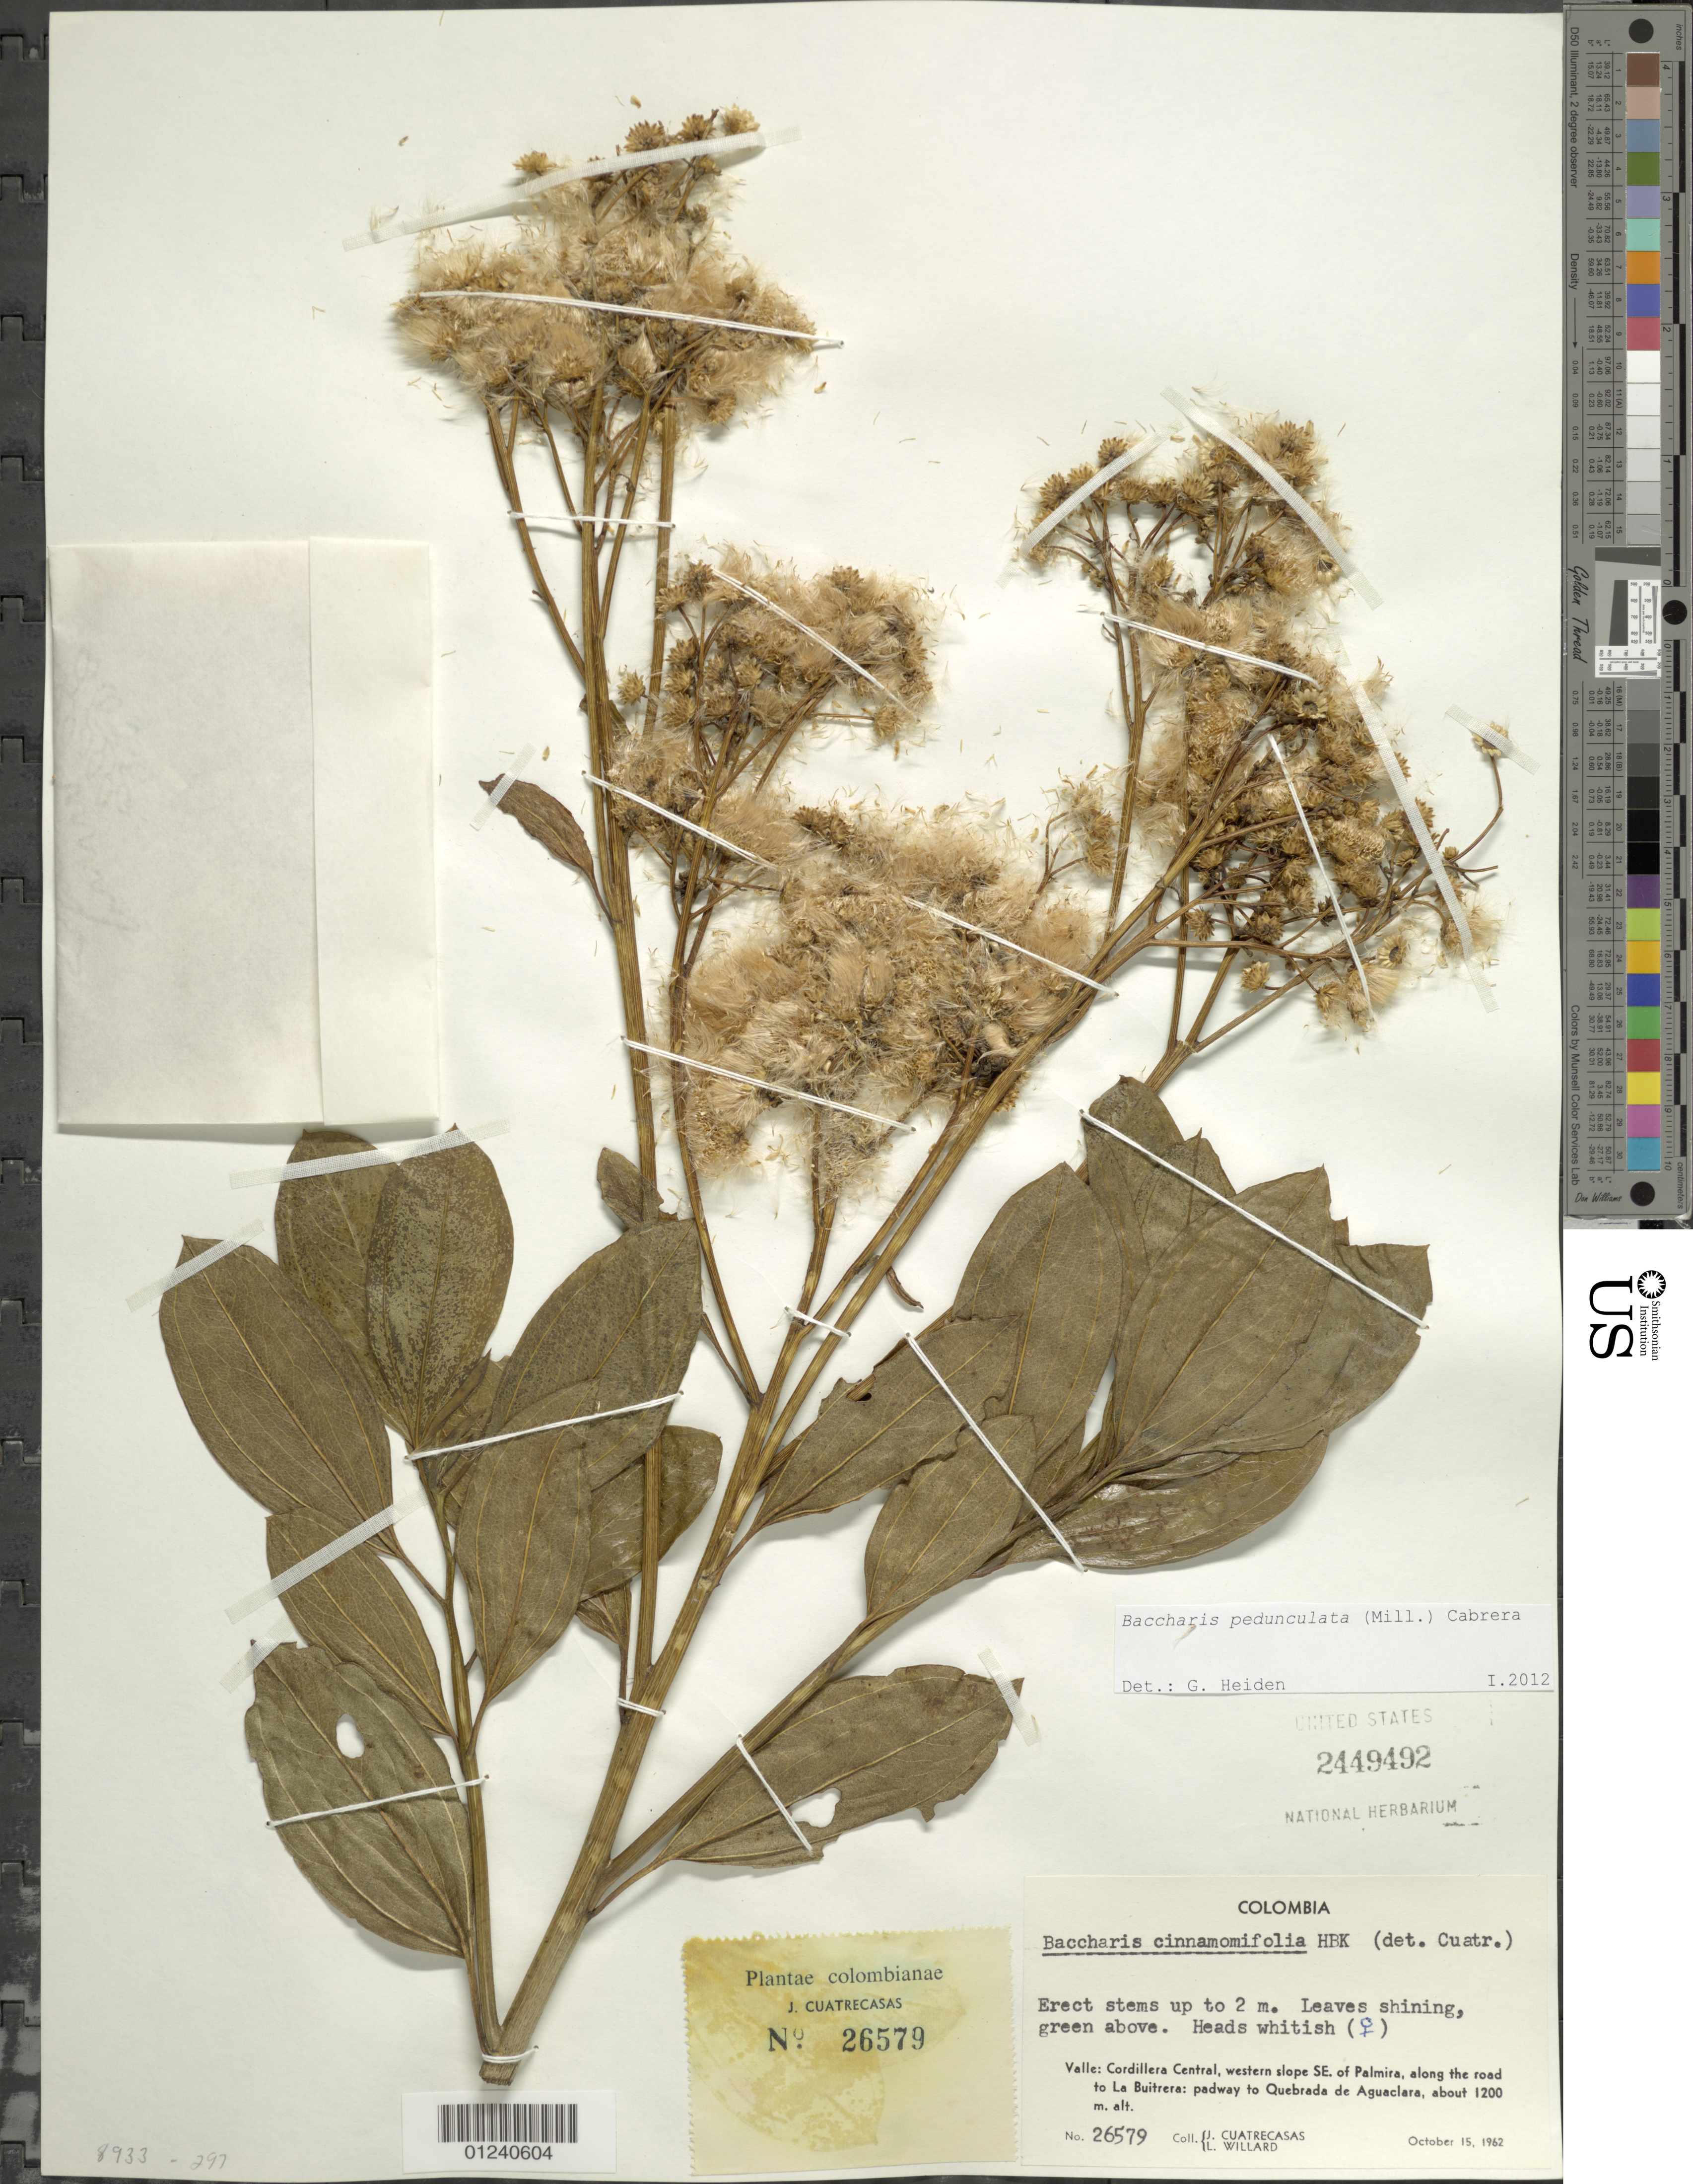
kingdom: Plantae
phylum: Tracheophyta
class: Magnoliopsida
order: Asterales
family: Asteraceae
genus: Baccharis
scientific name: Baccharis pedunculata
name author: (Mill.) Cabrera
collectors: J. Cuatrecasas & L. Willard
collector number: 26579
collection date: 1962-10-15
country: Colombia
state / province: Valle del Cauca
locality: Cordillera Central, western slope SE of Palmira, along the road to La Buitreta: paday to Quebrada de Aguaclara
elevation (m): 1200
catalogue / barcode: US 2449492